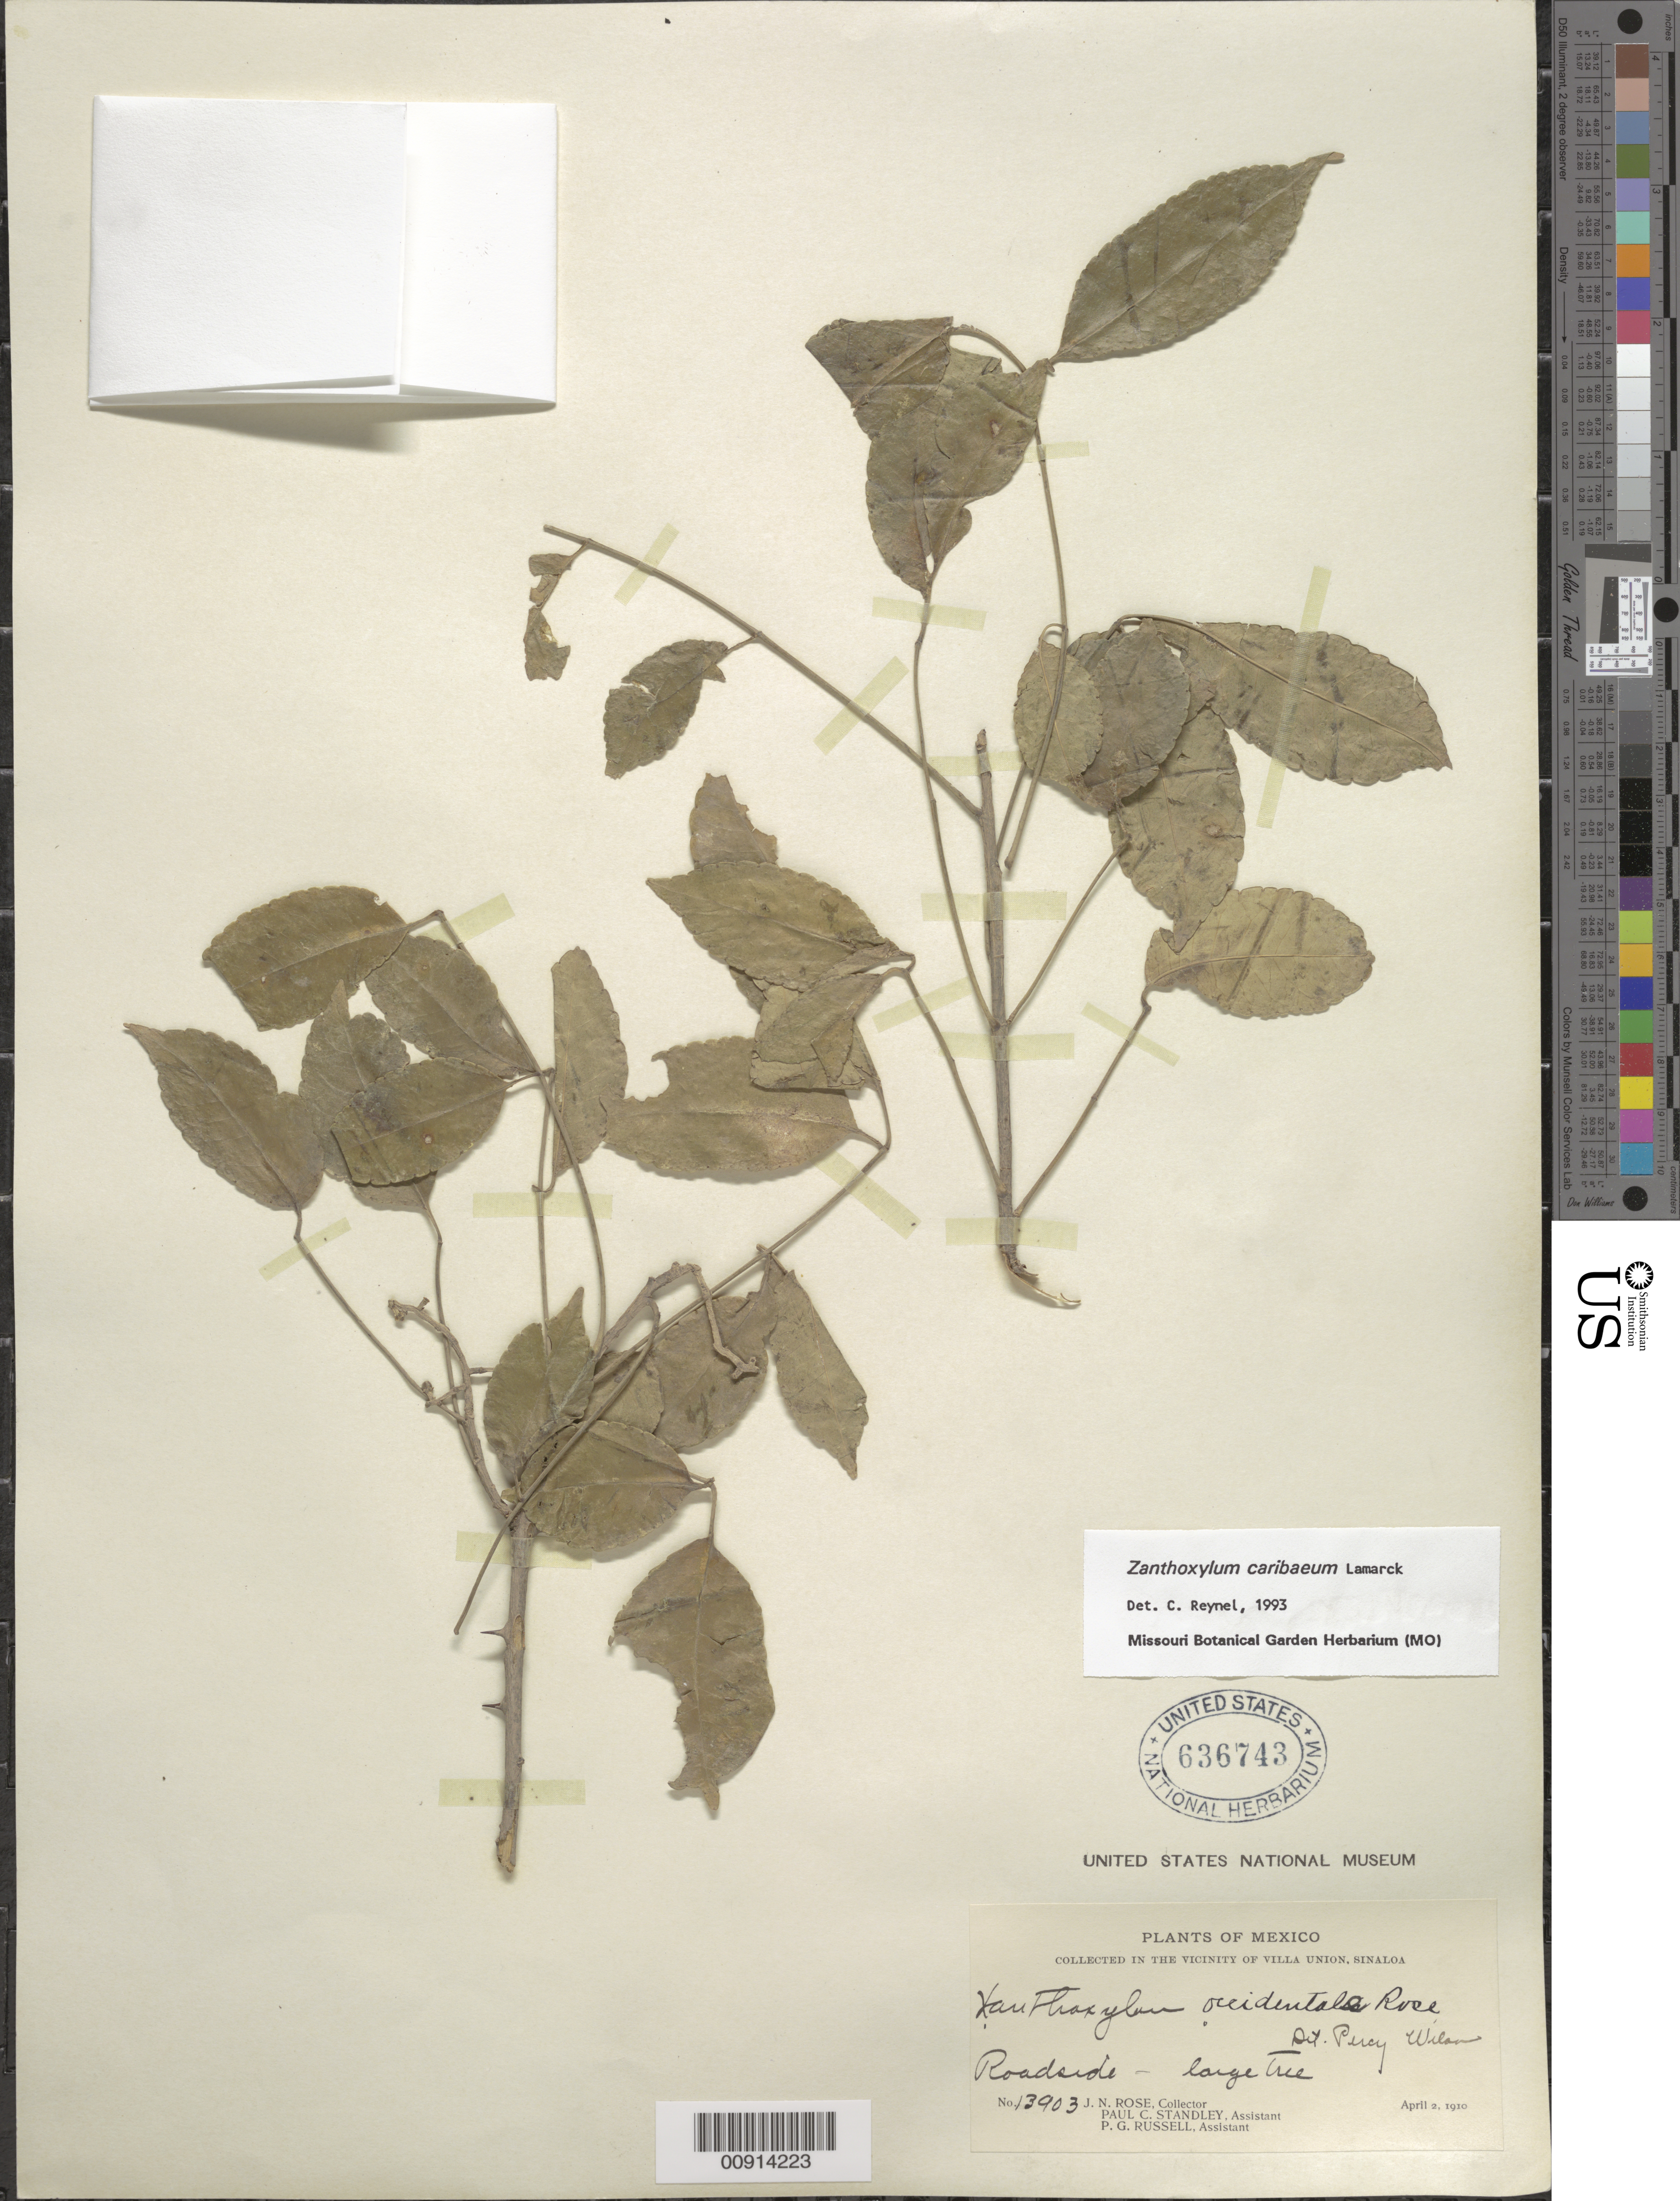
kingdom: Plantae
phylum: Tracheophyta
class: Magnoliopsida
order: Sapindales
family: Rutaceae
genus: Zanthoxylum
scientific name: Zanthoxylum caribaeum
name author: Lam.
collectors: J. N. Rose, P. C. Standley & P. G. Russell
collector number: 13903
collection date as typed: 02 Apr 1910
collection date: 1910-04-02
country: Mexico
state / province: Sinaloa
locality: Vicinity of Villa Union, Sinaloa.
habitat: Roadside.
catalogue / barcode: US 636743